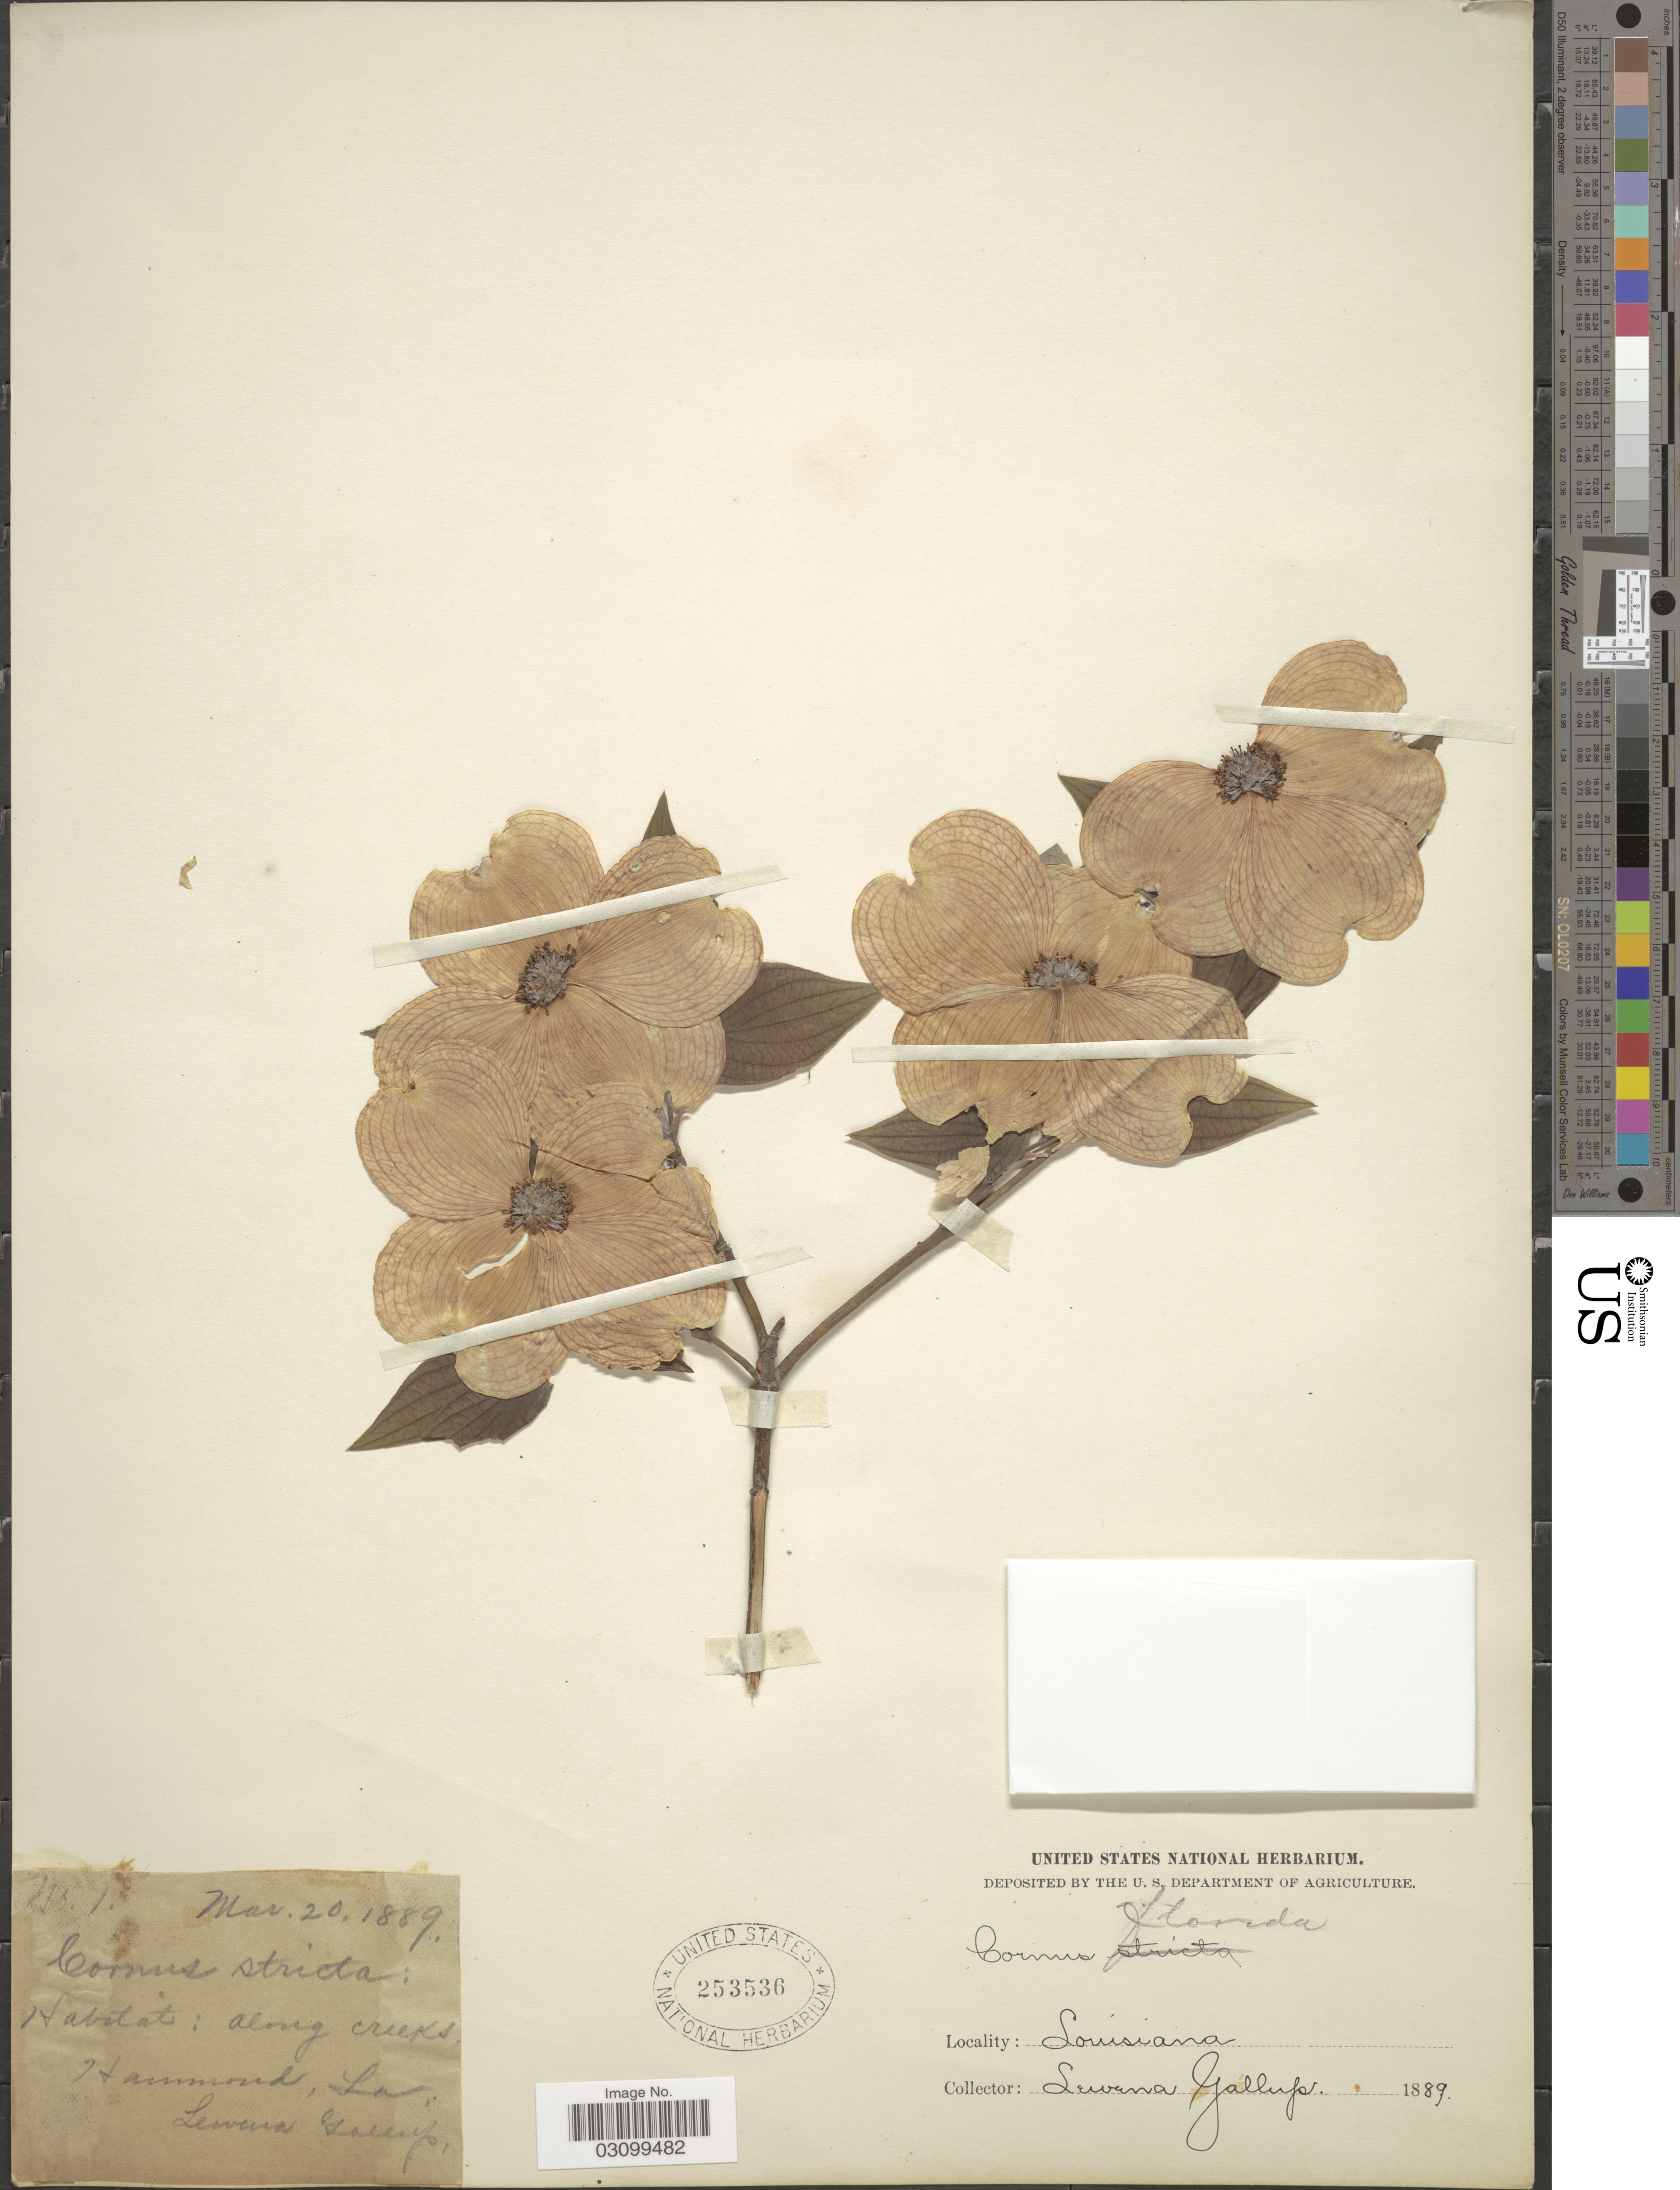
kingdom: Plantae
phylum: Tracheophyta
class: Magnoliopsida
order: Cornales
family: Cornaceae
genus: Cornus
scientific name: Cornus florida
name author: L.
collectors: L. Gallup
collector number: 1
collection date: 1889-03-20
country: United States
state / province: Louisiana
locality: Along creeks, Hammond.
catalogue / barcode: US 253536